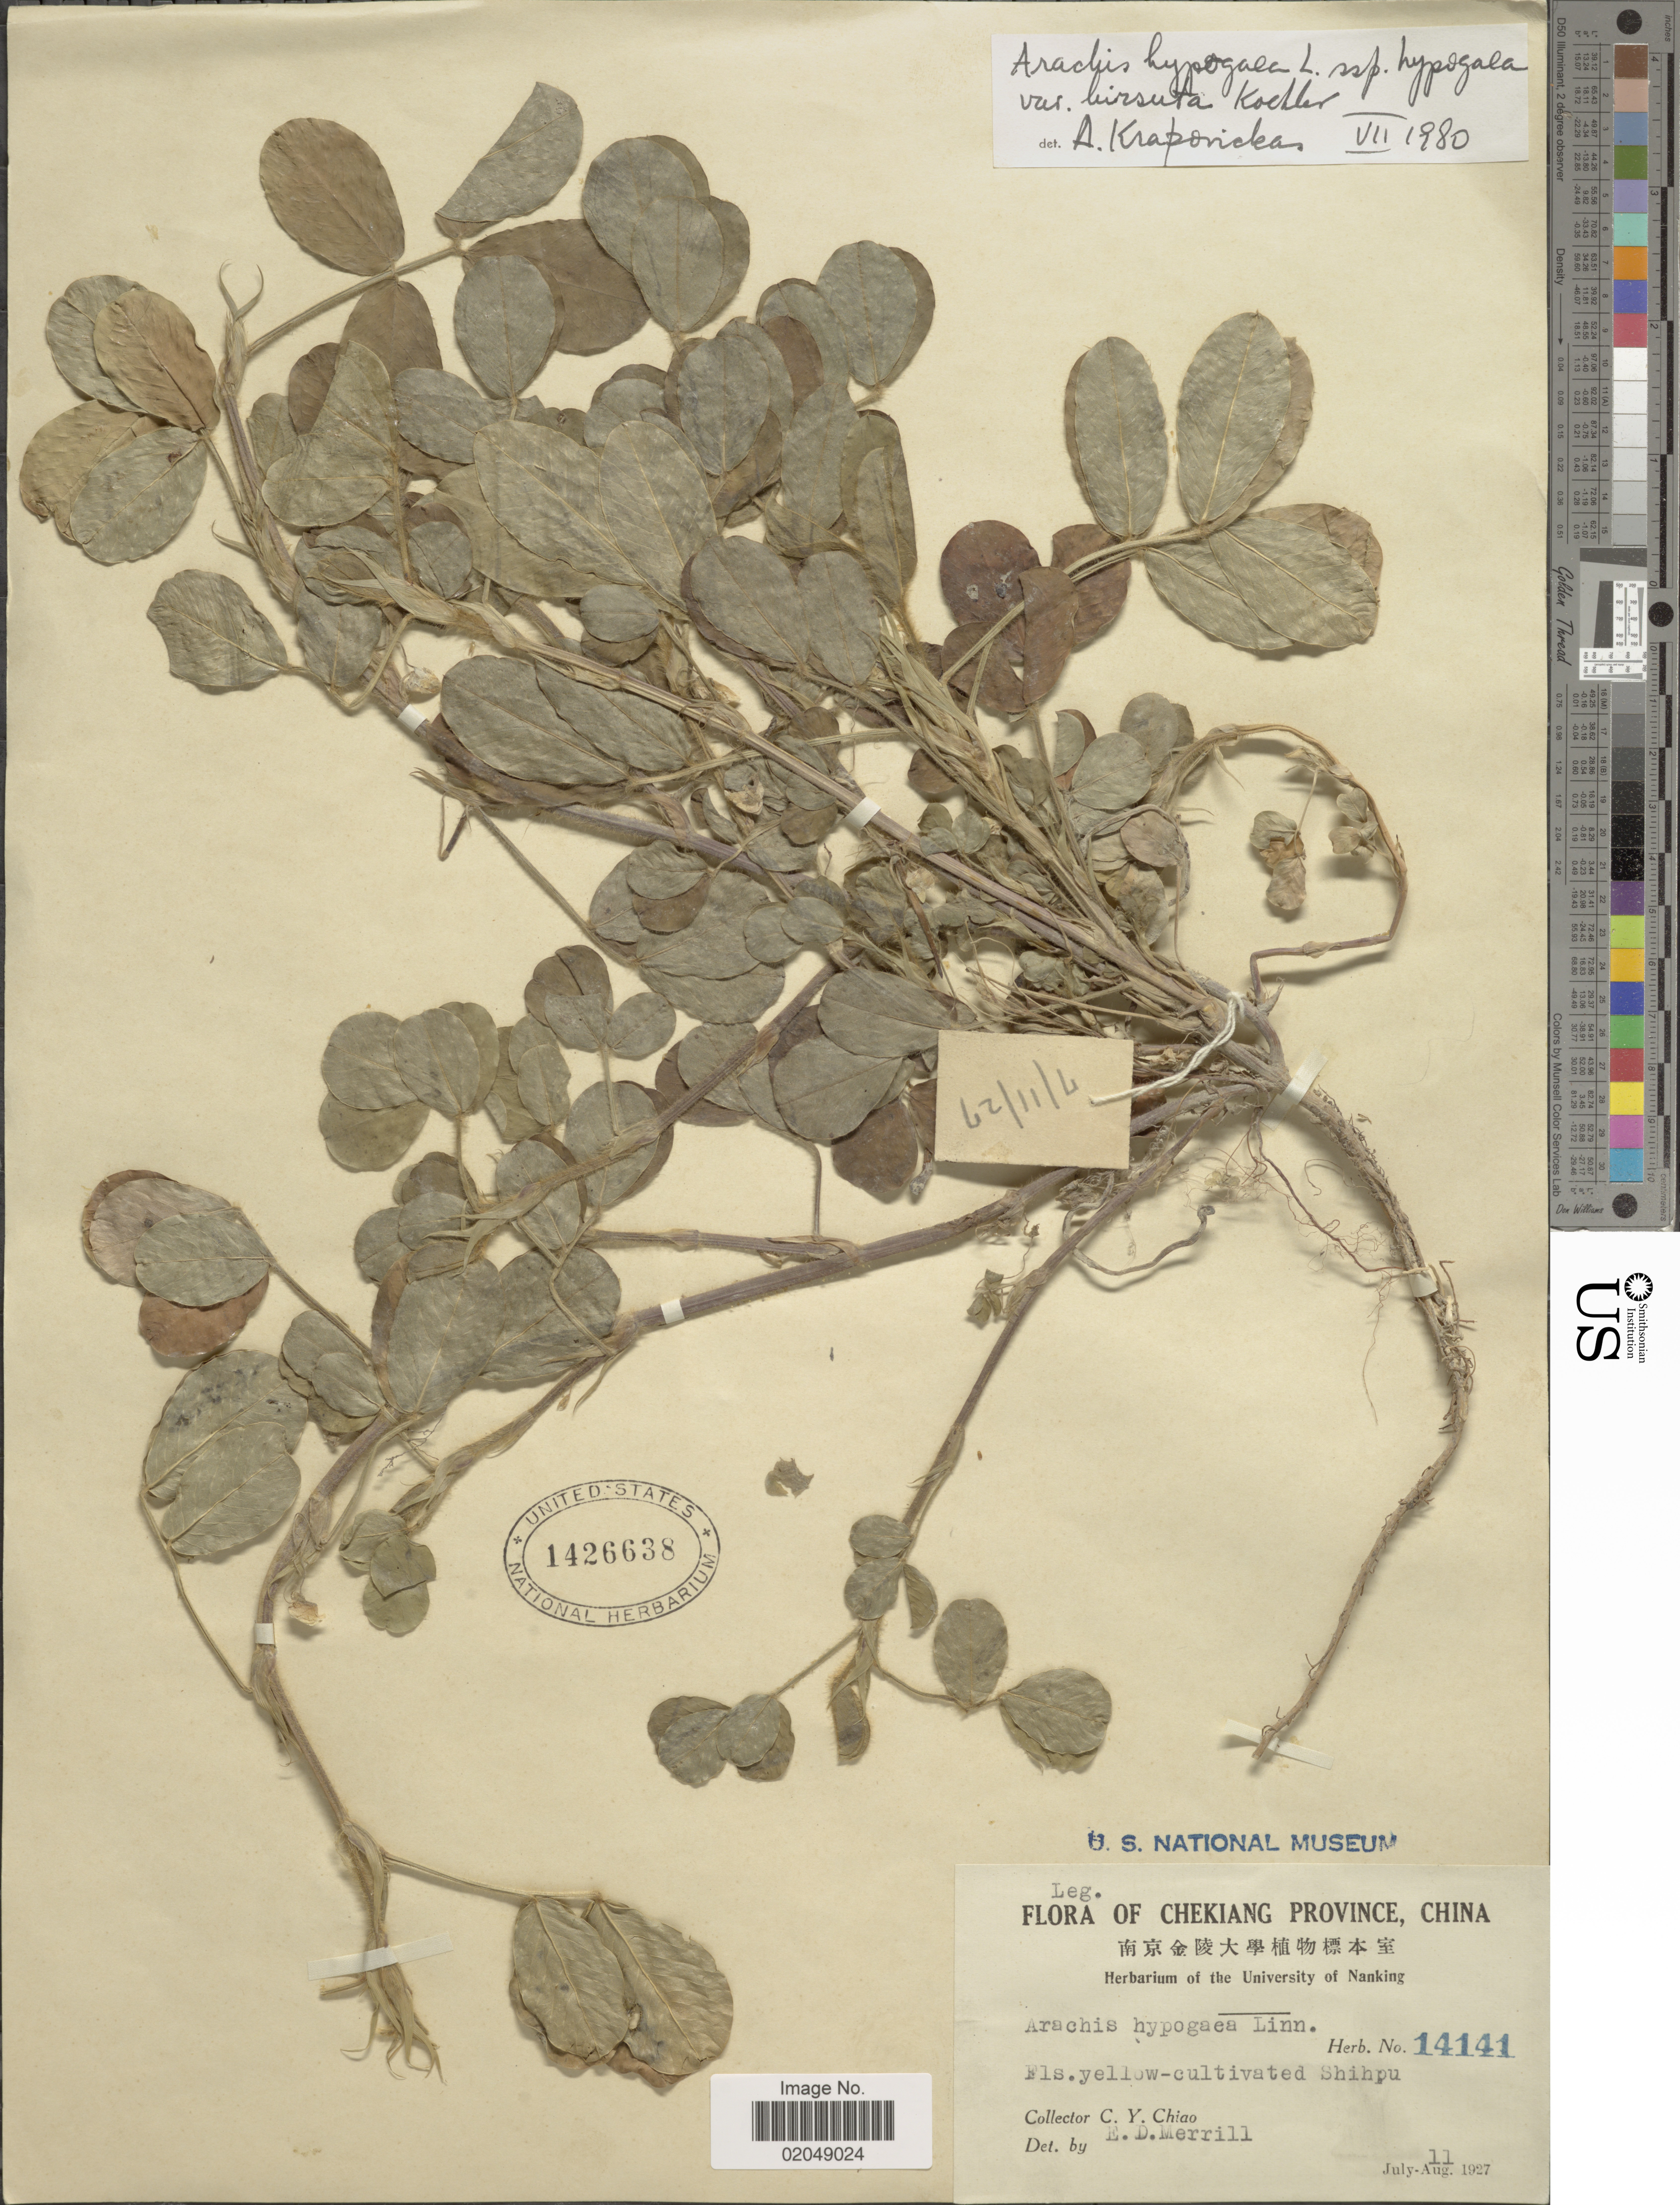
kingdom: Plantae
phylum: Tracheophyta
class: Magnoliopsida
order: Fabales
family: Fabaceae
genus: Arachis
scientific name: Arachis hypogaea subsp. hypogaea var. hirsuta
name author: Köhler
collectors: C. Y. Chiao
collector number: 14141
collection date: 1927-08-11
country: China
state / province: Zhejiang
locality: Chekiang Province, Shihpu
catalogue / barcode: US 1426638